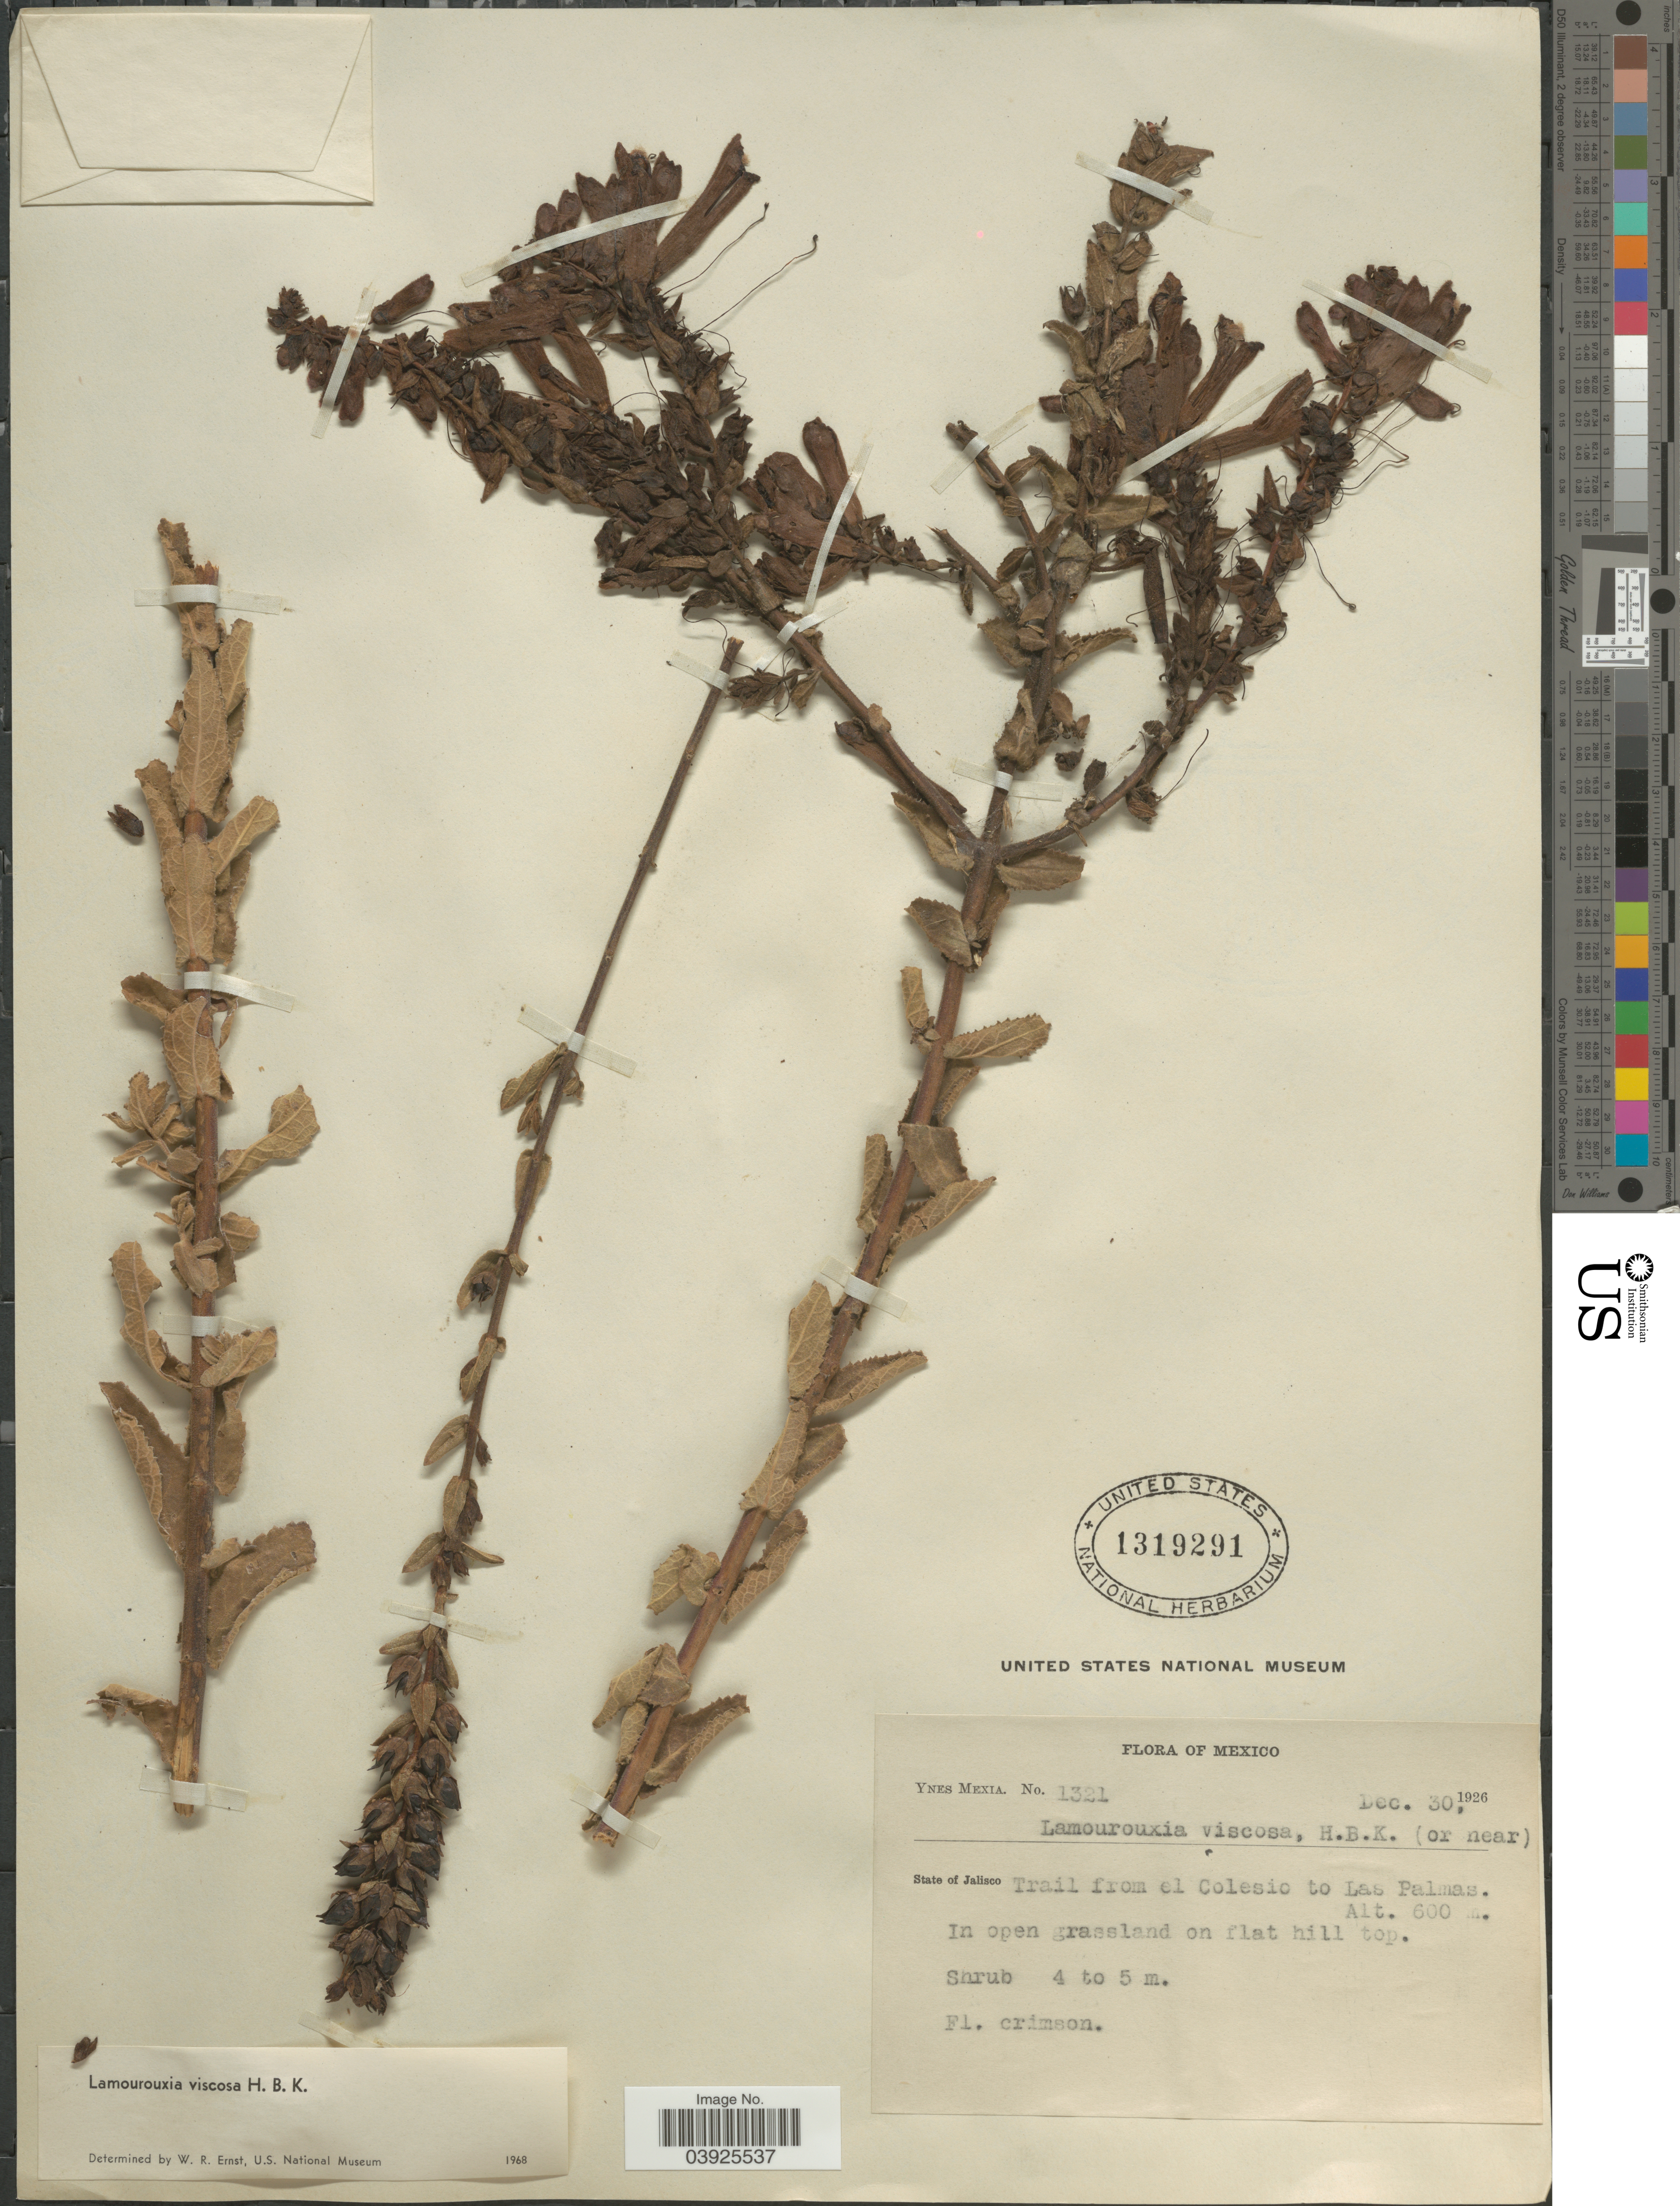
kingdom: Plantae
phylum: Tracheophyta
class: Magnoliopsida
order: Lamiales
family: Orobanchaceae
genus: Lamourouxia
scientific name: Lamourouxia viscosa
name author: Kunth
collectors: Y. Mexia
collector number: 1321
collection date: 1926-12-30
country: Mexico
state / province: Jalisco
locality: Trail from el Colesio to Las Palmas.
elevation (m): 600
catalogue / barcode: US 1319291